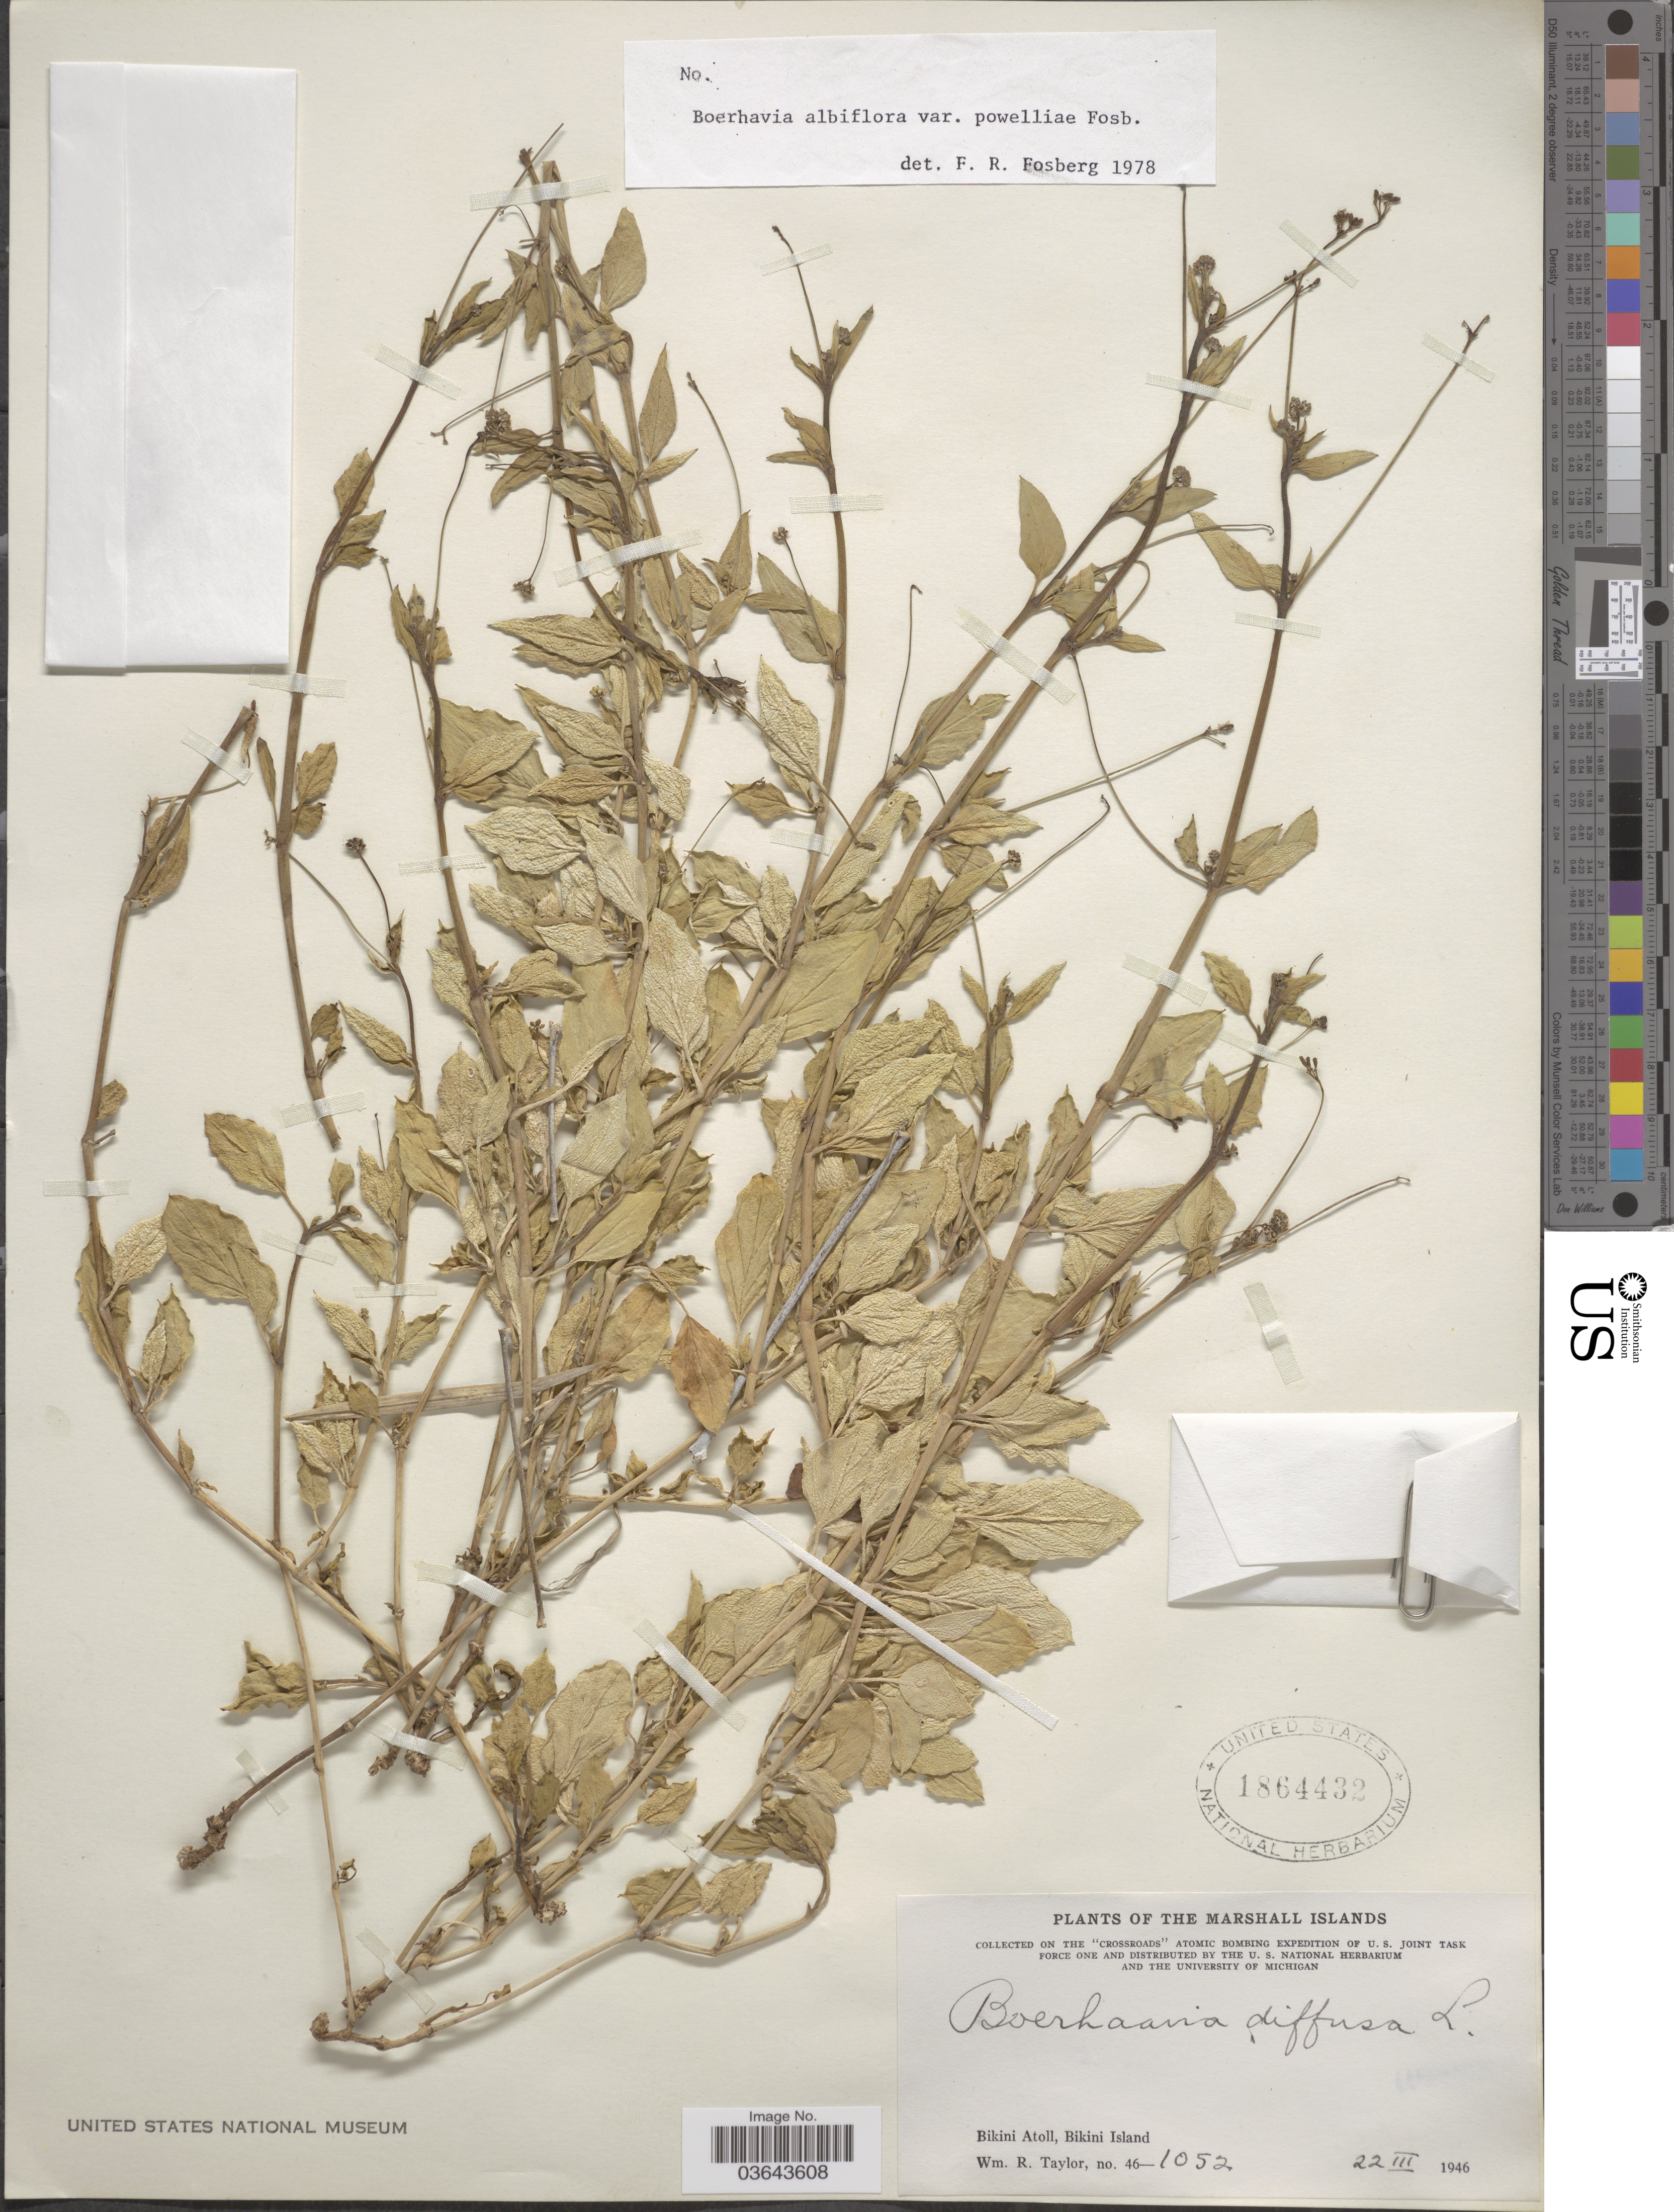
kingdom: Plantae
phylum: Tracheophyta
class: Magnoliopsida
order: Caryophyllales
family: Nyctaginaceae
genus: Boerhavia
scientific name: Boerhavia albiflora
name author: Fosberg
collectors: W. R. Taylor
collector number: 46-1052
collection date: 1946-03-22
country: Marshall Islands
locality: Bikini Atoll, Bikini Island.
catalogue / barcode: US 1864432